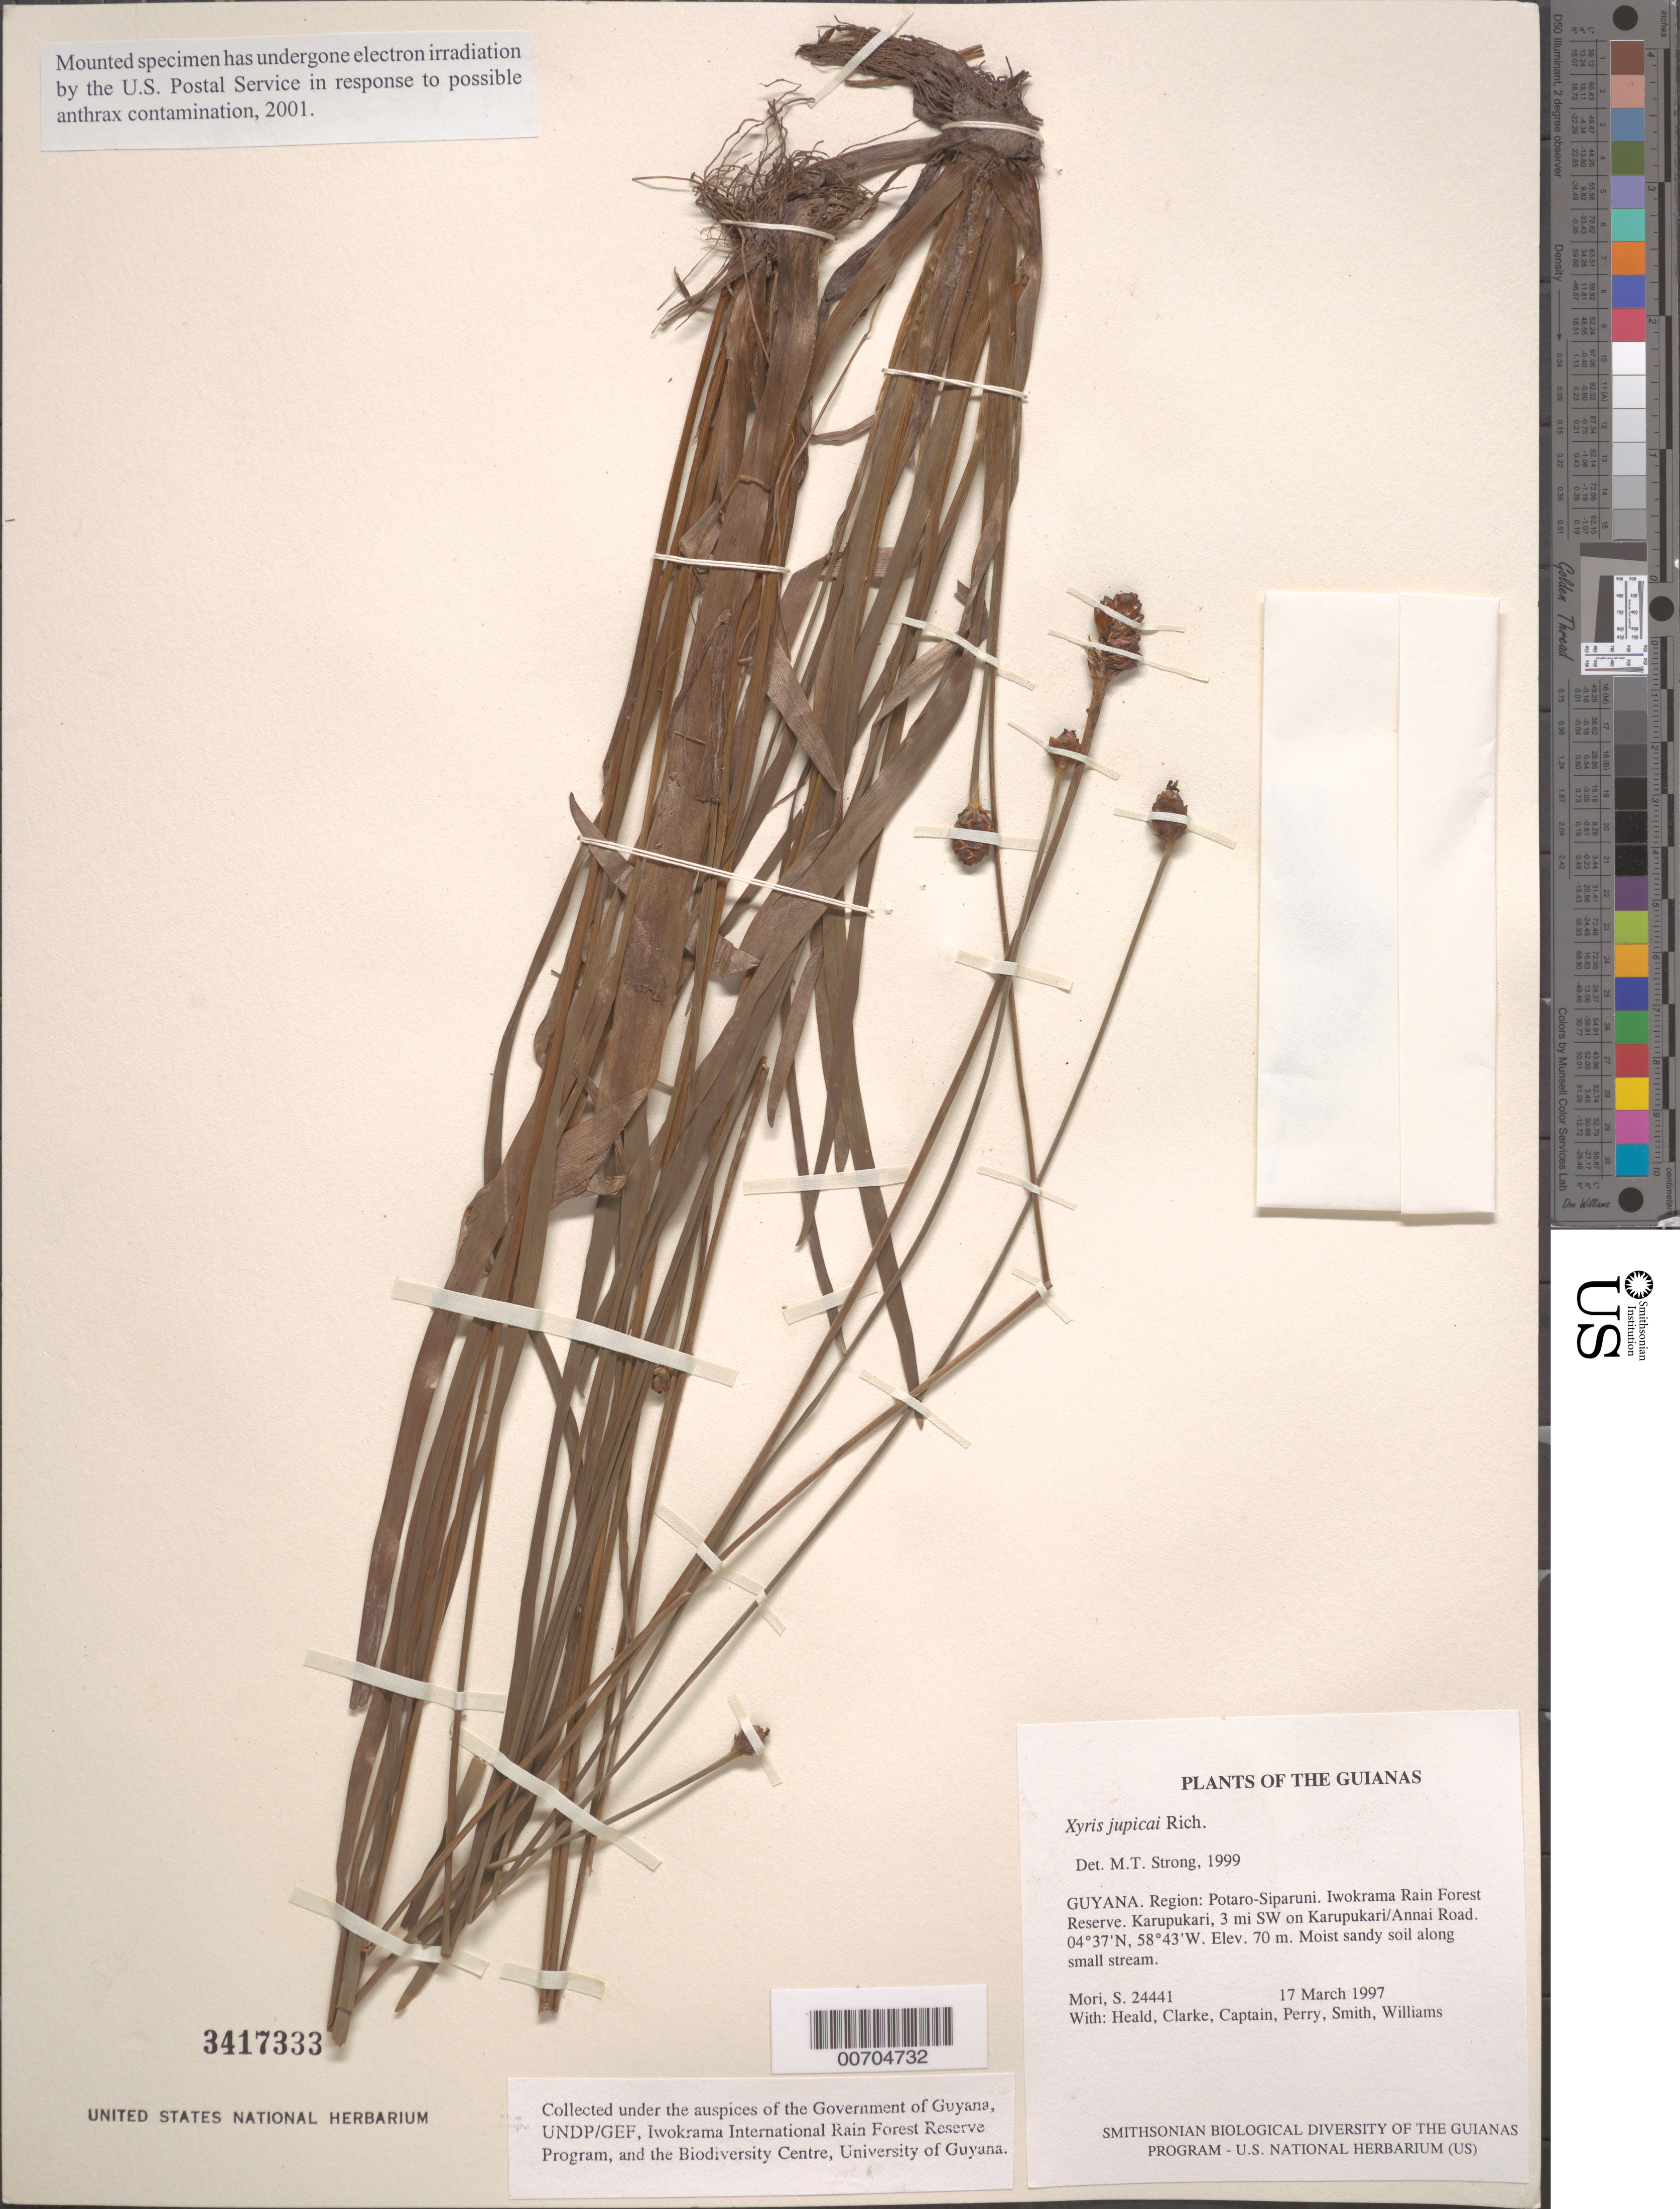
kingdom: Plantae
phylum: Tracheophyta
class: Liliopsida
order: Poales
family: Xyridaceae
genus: Xyris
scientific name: Xyris jupicai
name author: Rich.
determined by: Strong, M. T., (US), Smithsonian Institution - National Museum of Natural History (UNITED STATES)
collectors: S. Mori, S. Heald, D. Clarke, C. Captain, C. Perry, -- Smith & R. Williams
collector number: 24441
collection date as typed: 17 March 1997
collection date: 1997-03-17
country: Guyana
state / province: Potaro-Siparuni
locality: Iwokrama Rain Forest Reserve. Karupukari, 3 mi SW on Karupukari/Annai Road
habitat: Moist sandy soil along small stream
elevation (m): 70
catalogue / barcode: US 3417333